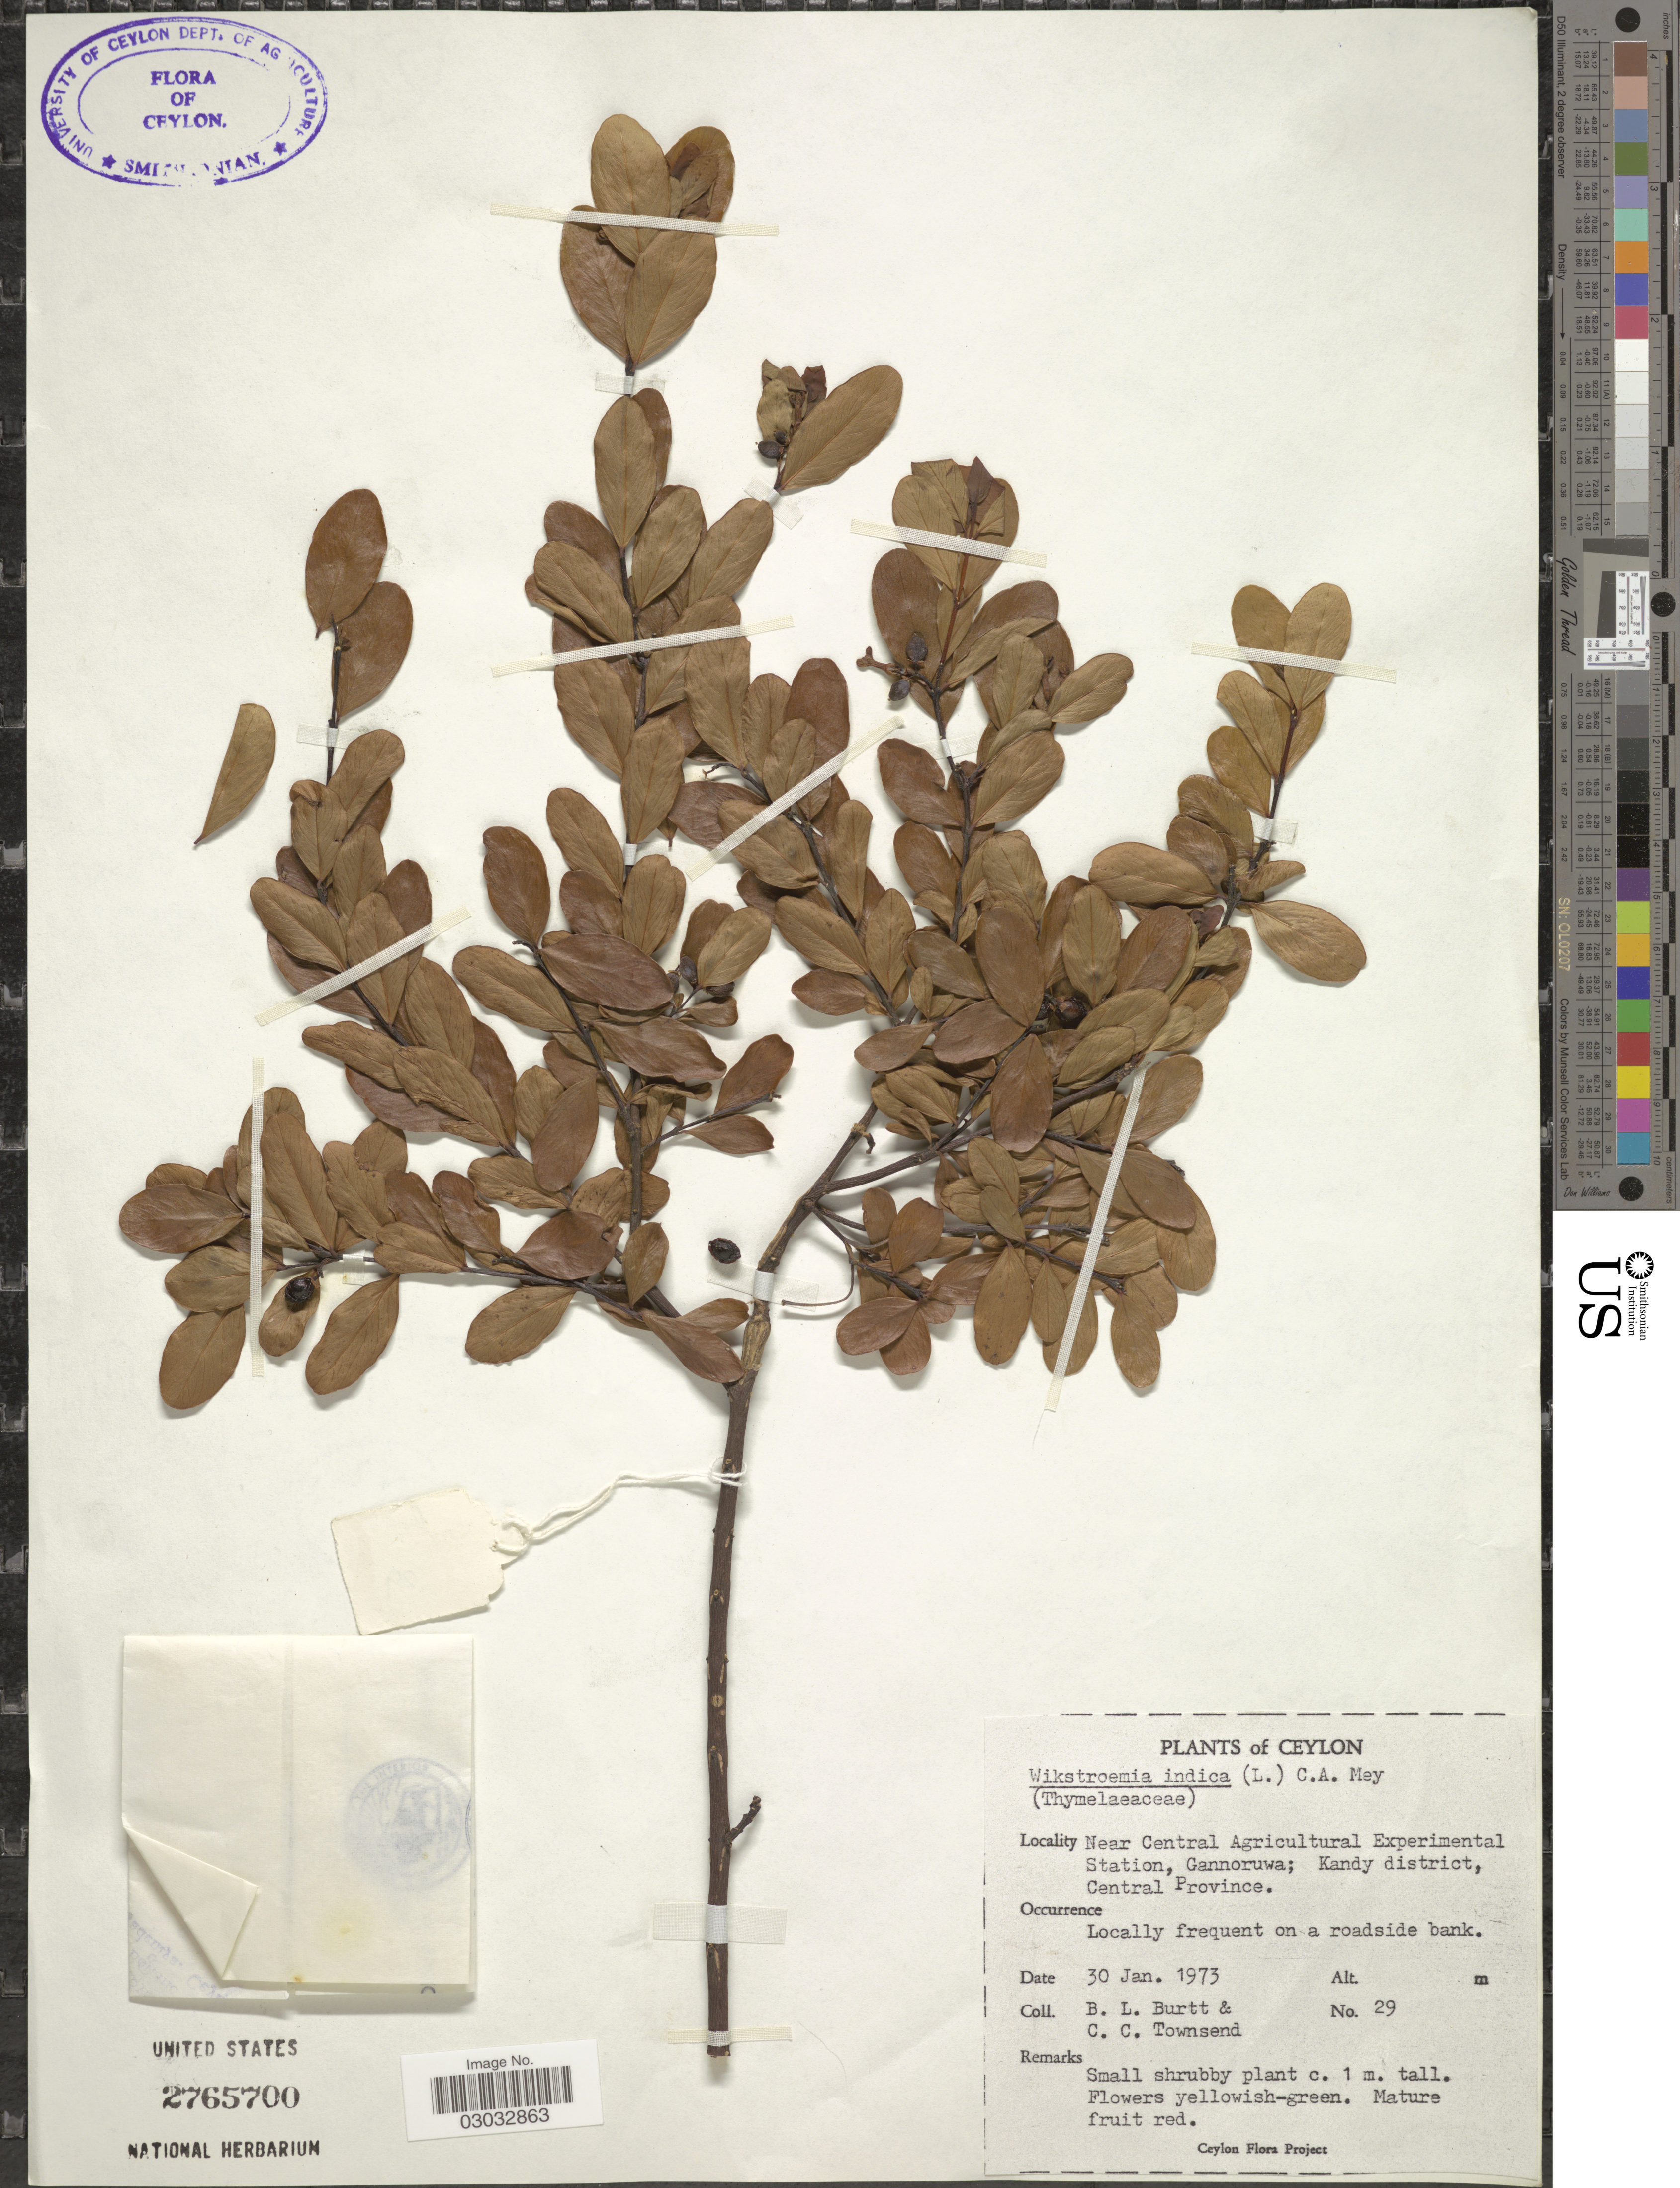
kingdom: Plantae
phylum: Tracheophyta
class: Magnoliopsida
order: Malvales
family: Thymelaeaceae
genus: Wikstroemia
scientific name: Wikstroemia indica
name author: (L.) C.A. Mey.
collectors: B. L. Burtt & C. C. Townsend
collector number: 29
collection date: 1973-01-30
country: Sri Lanka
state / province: Central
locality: Ceylon, Near Central Agricultural Experimental Station, Gannoruwa; Kandy district, Central Province.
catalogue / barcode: US 2765700